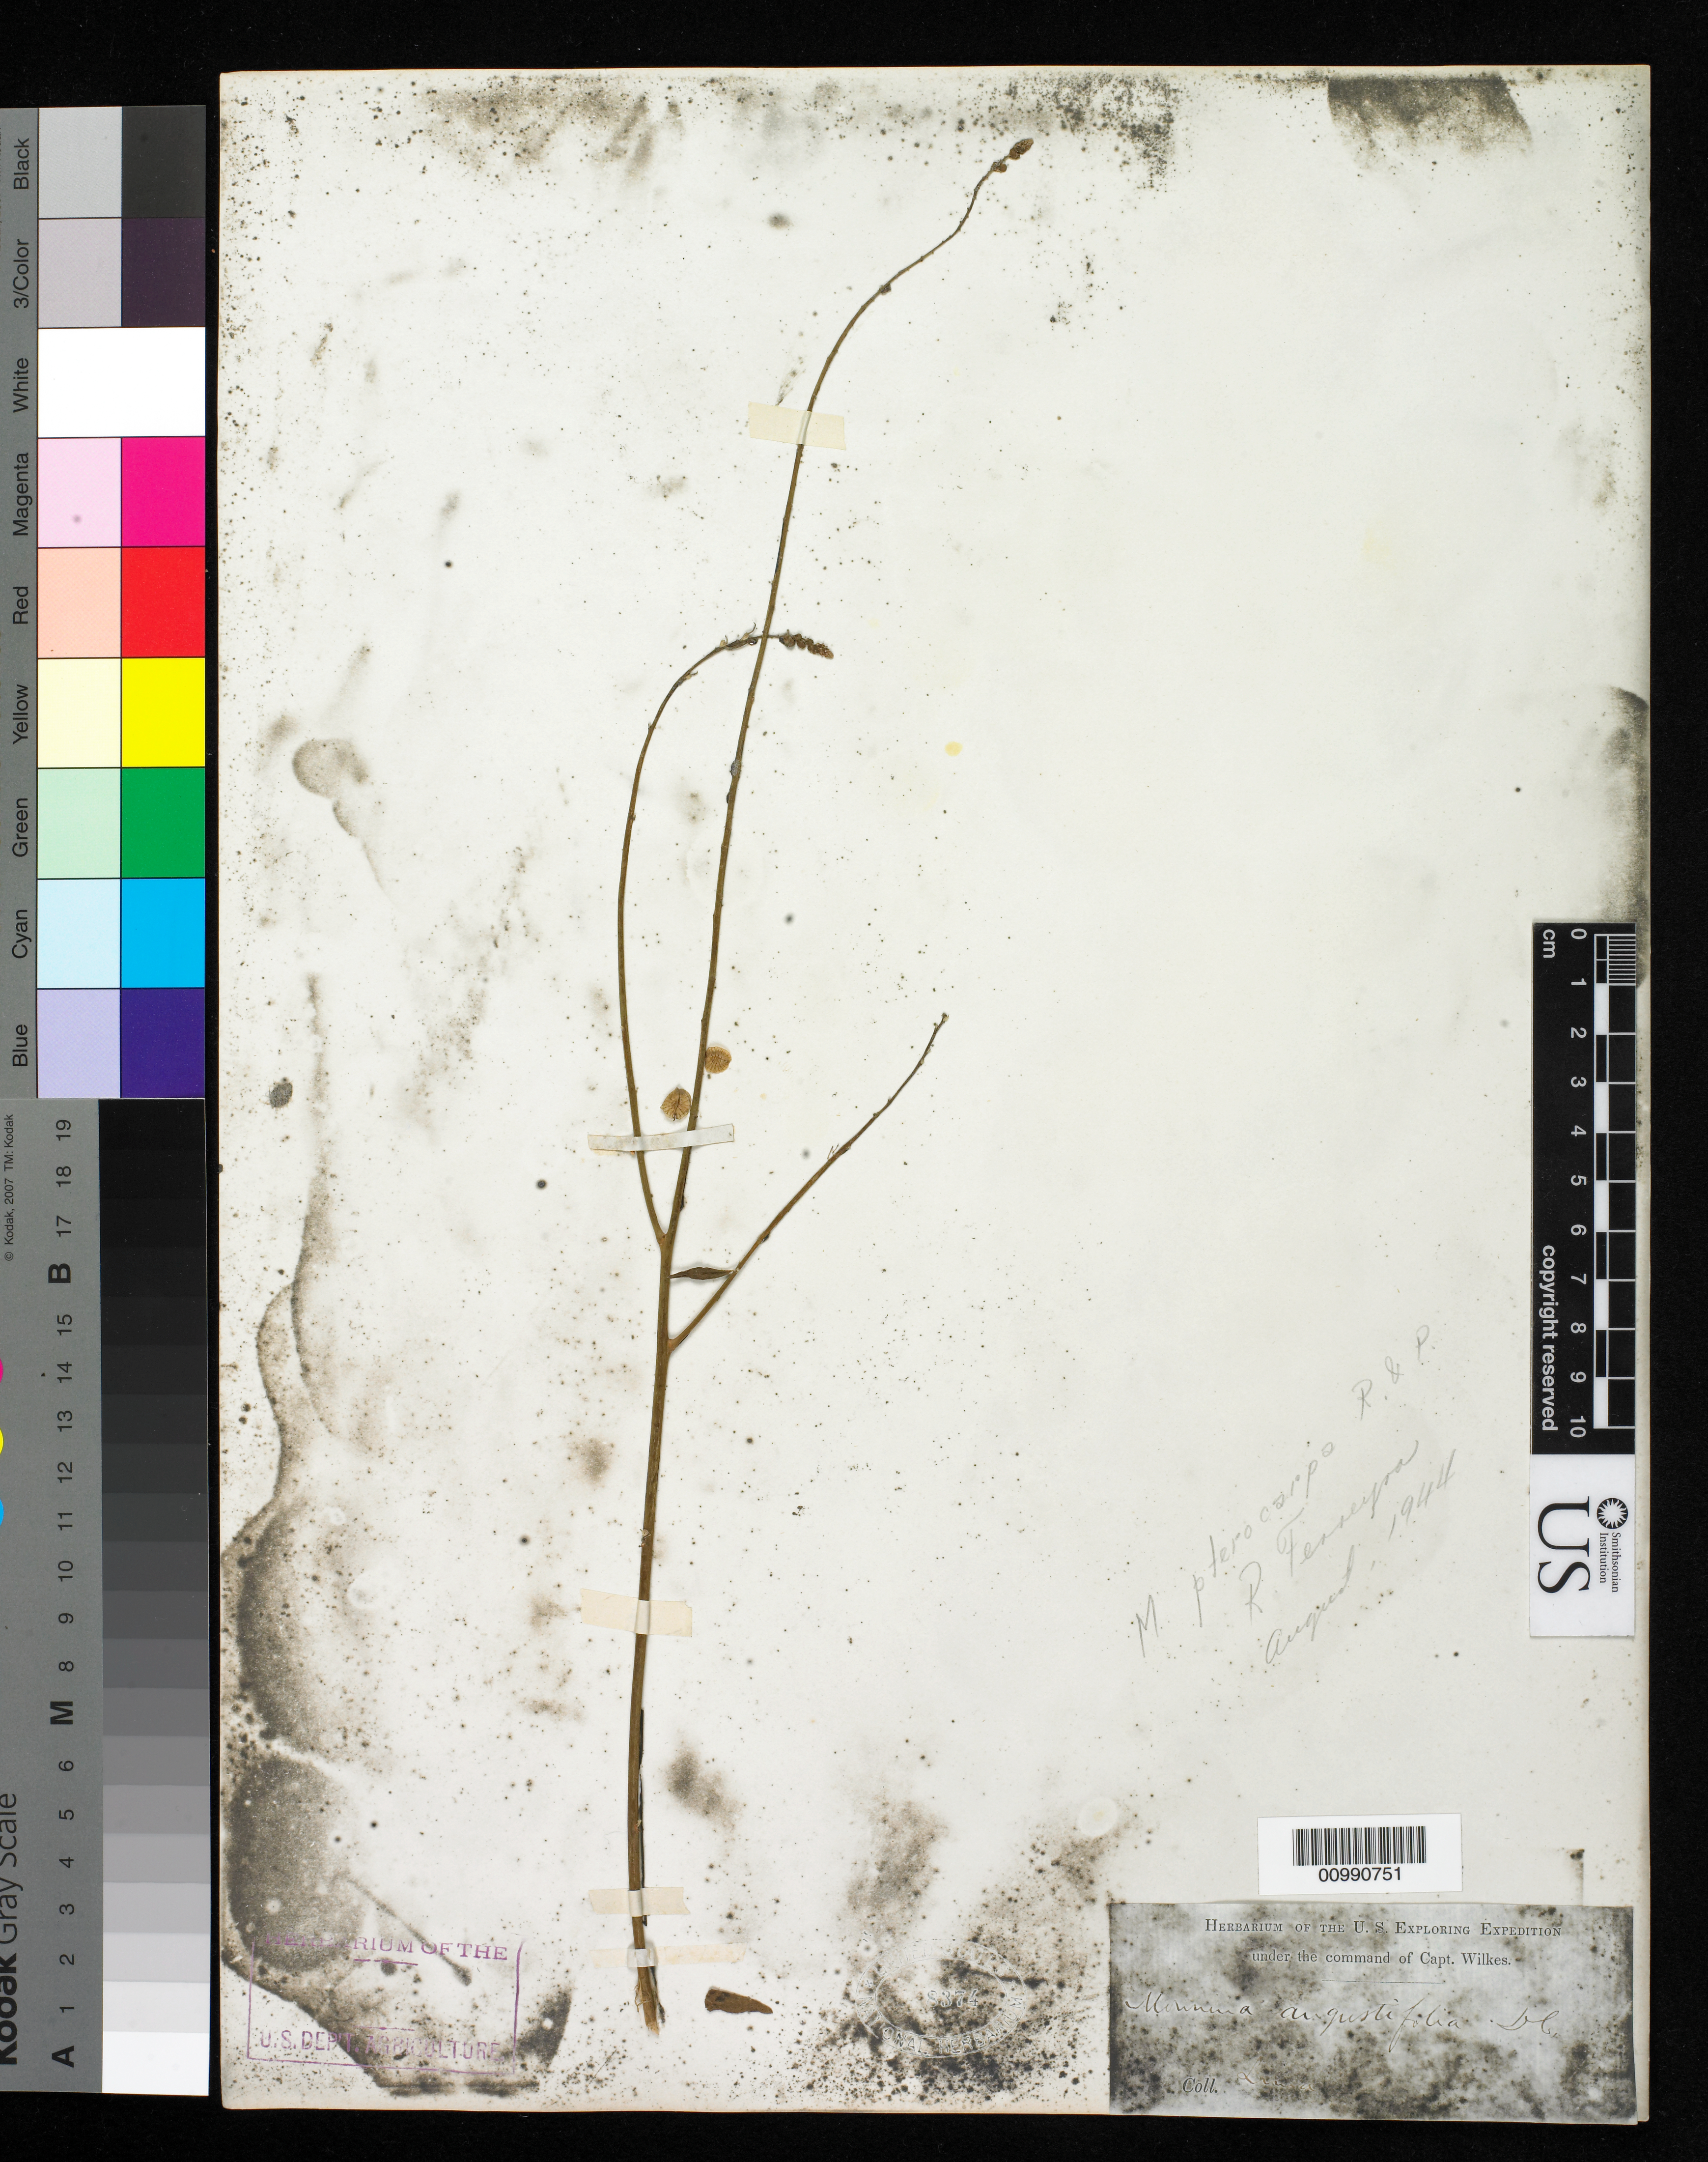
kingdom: Plantae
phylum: Tracheophyta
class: Magnoliopsida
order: Fabales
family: Polygalaceae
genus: Monnina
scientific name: Monnina pterocarpa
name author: Ruiz & Pav.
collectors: Wilkes Explor. Exped.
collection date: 1838/1842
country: Peru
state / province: Lima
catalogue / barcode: US 8374